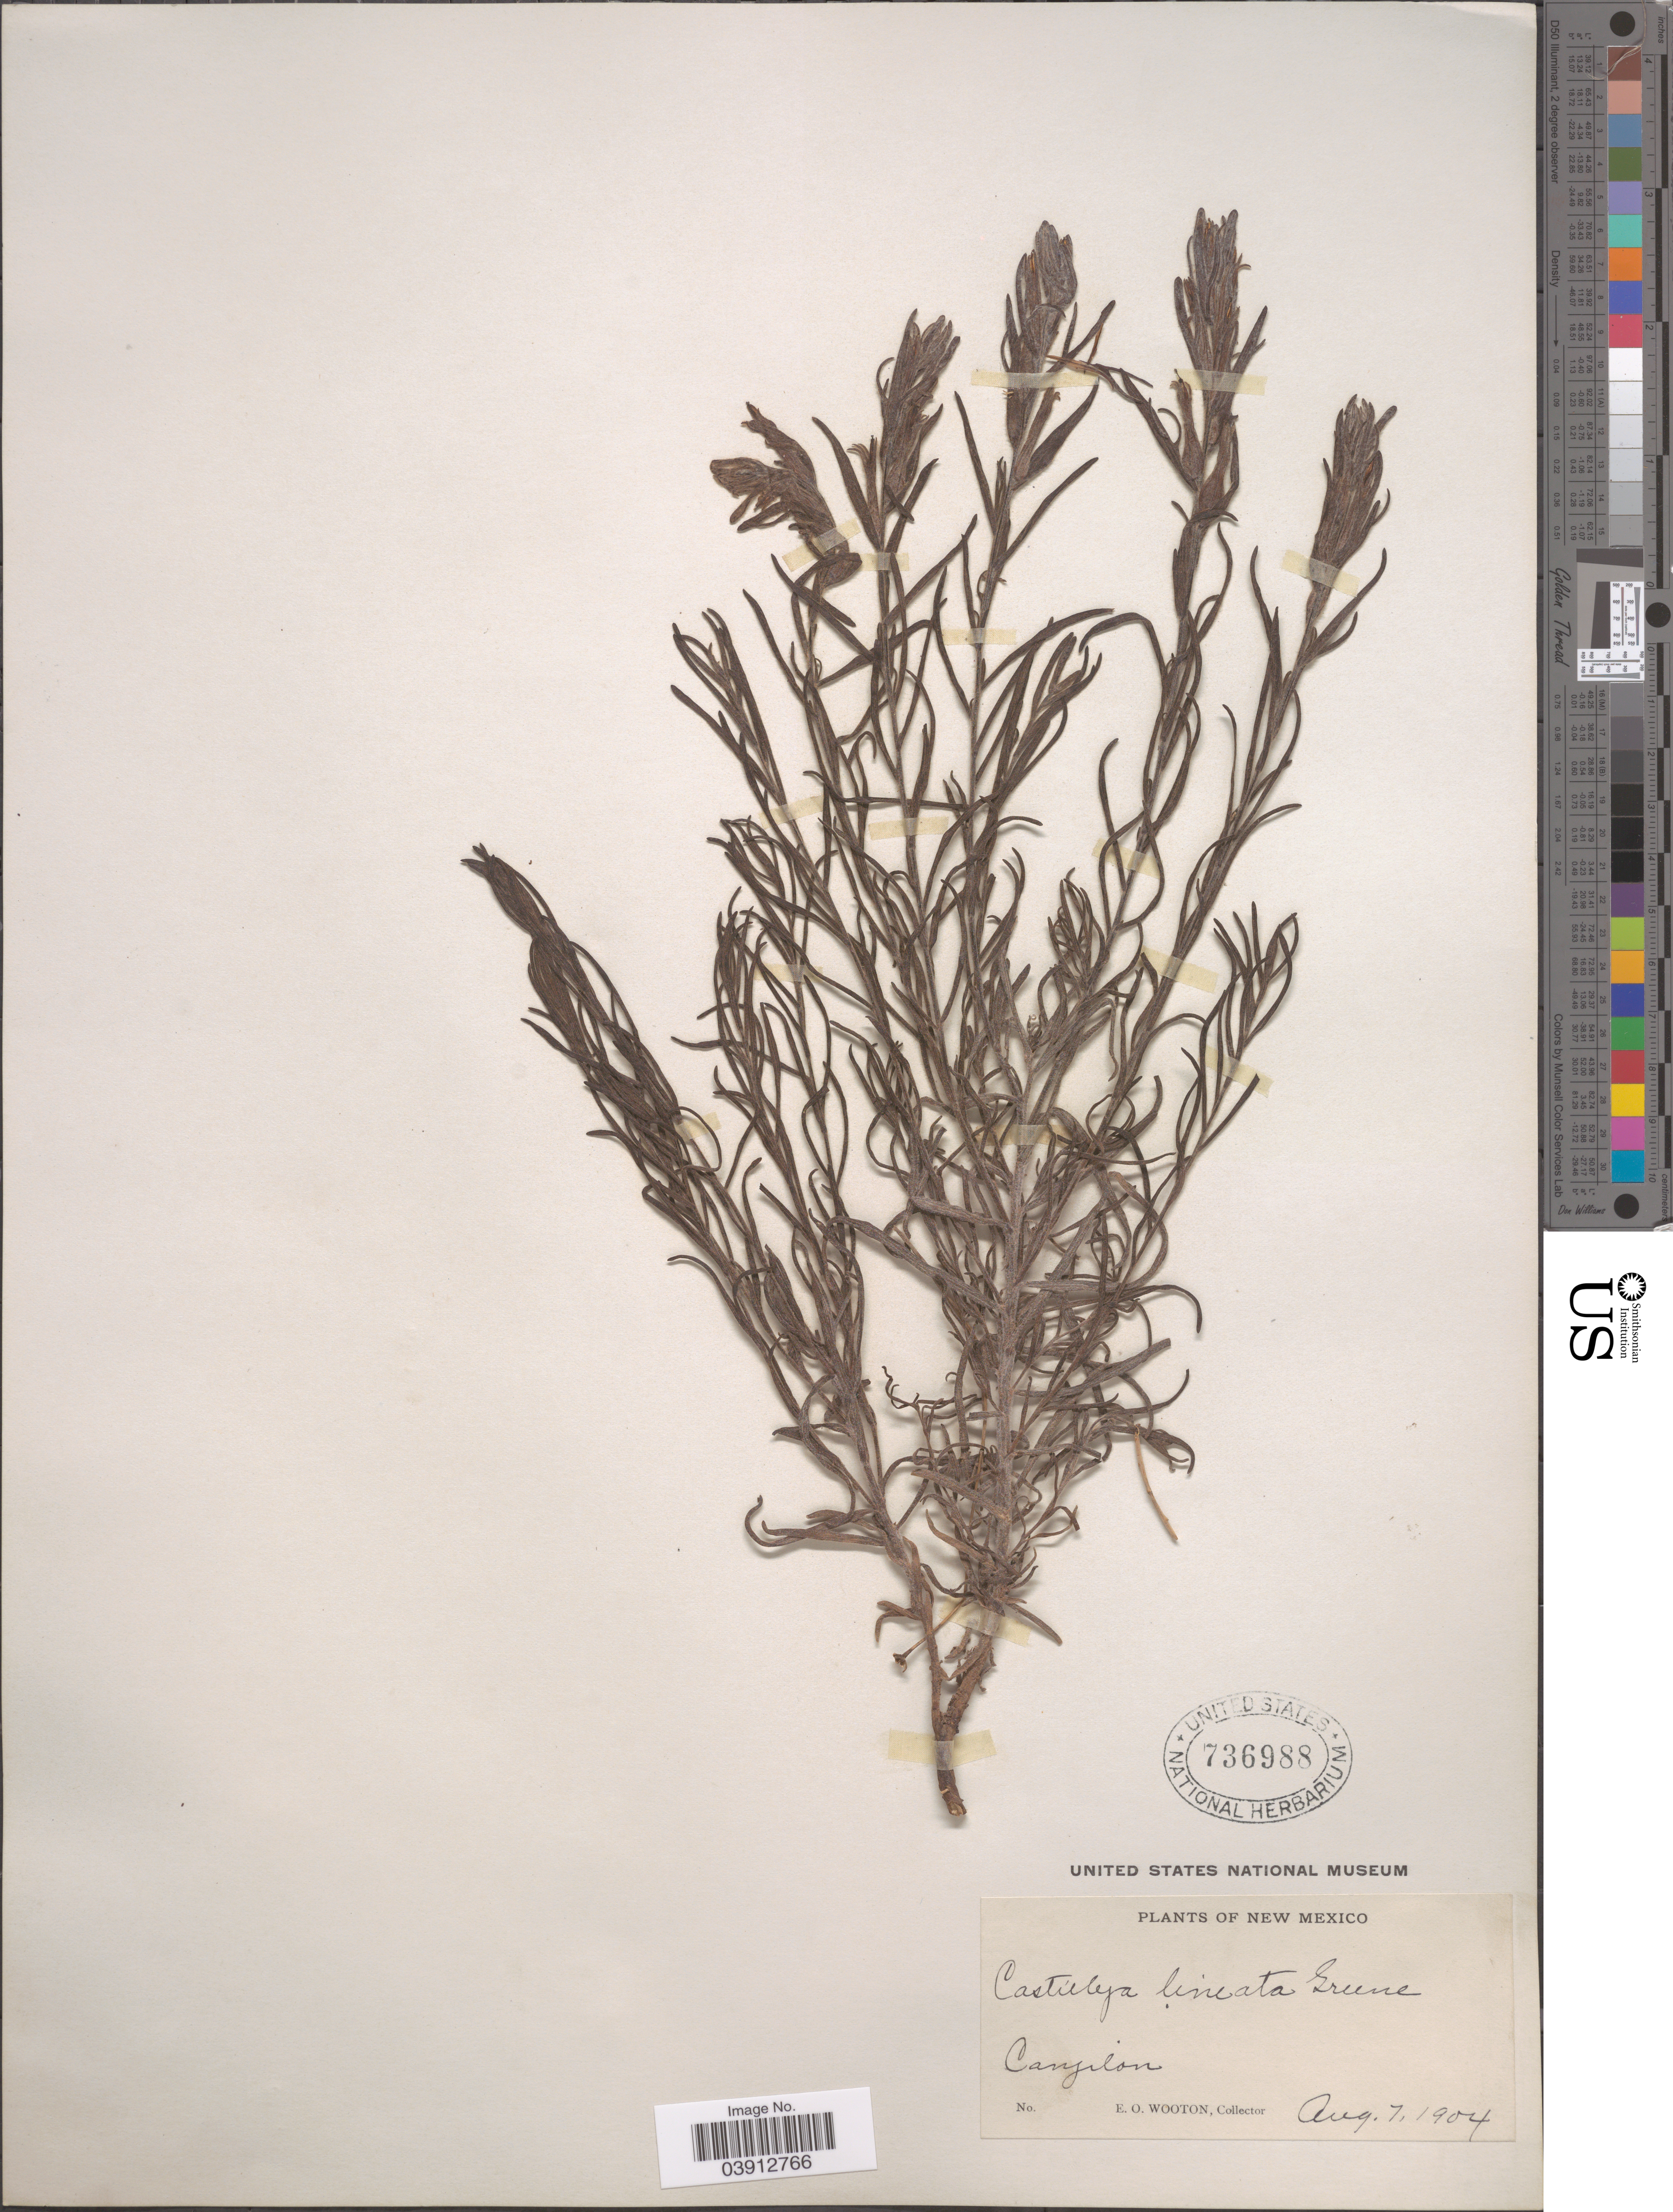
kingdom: Plantae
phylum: Tracheophyta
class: Magnoliopsida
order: Lamiales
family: Orobanchaceae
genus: Castilleja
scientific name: Castilleja lineata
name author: Greene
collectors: E. O. Wooton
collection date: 1904-08-07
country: United States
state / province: New Mexico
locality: Canjilon.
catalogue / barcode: US 736988